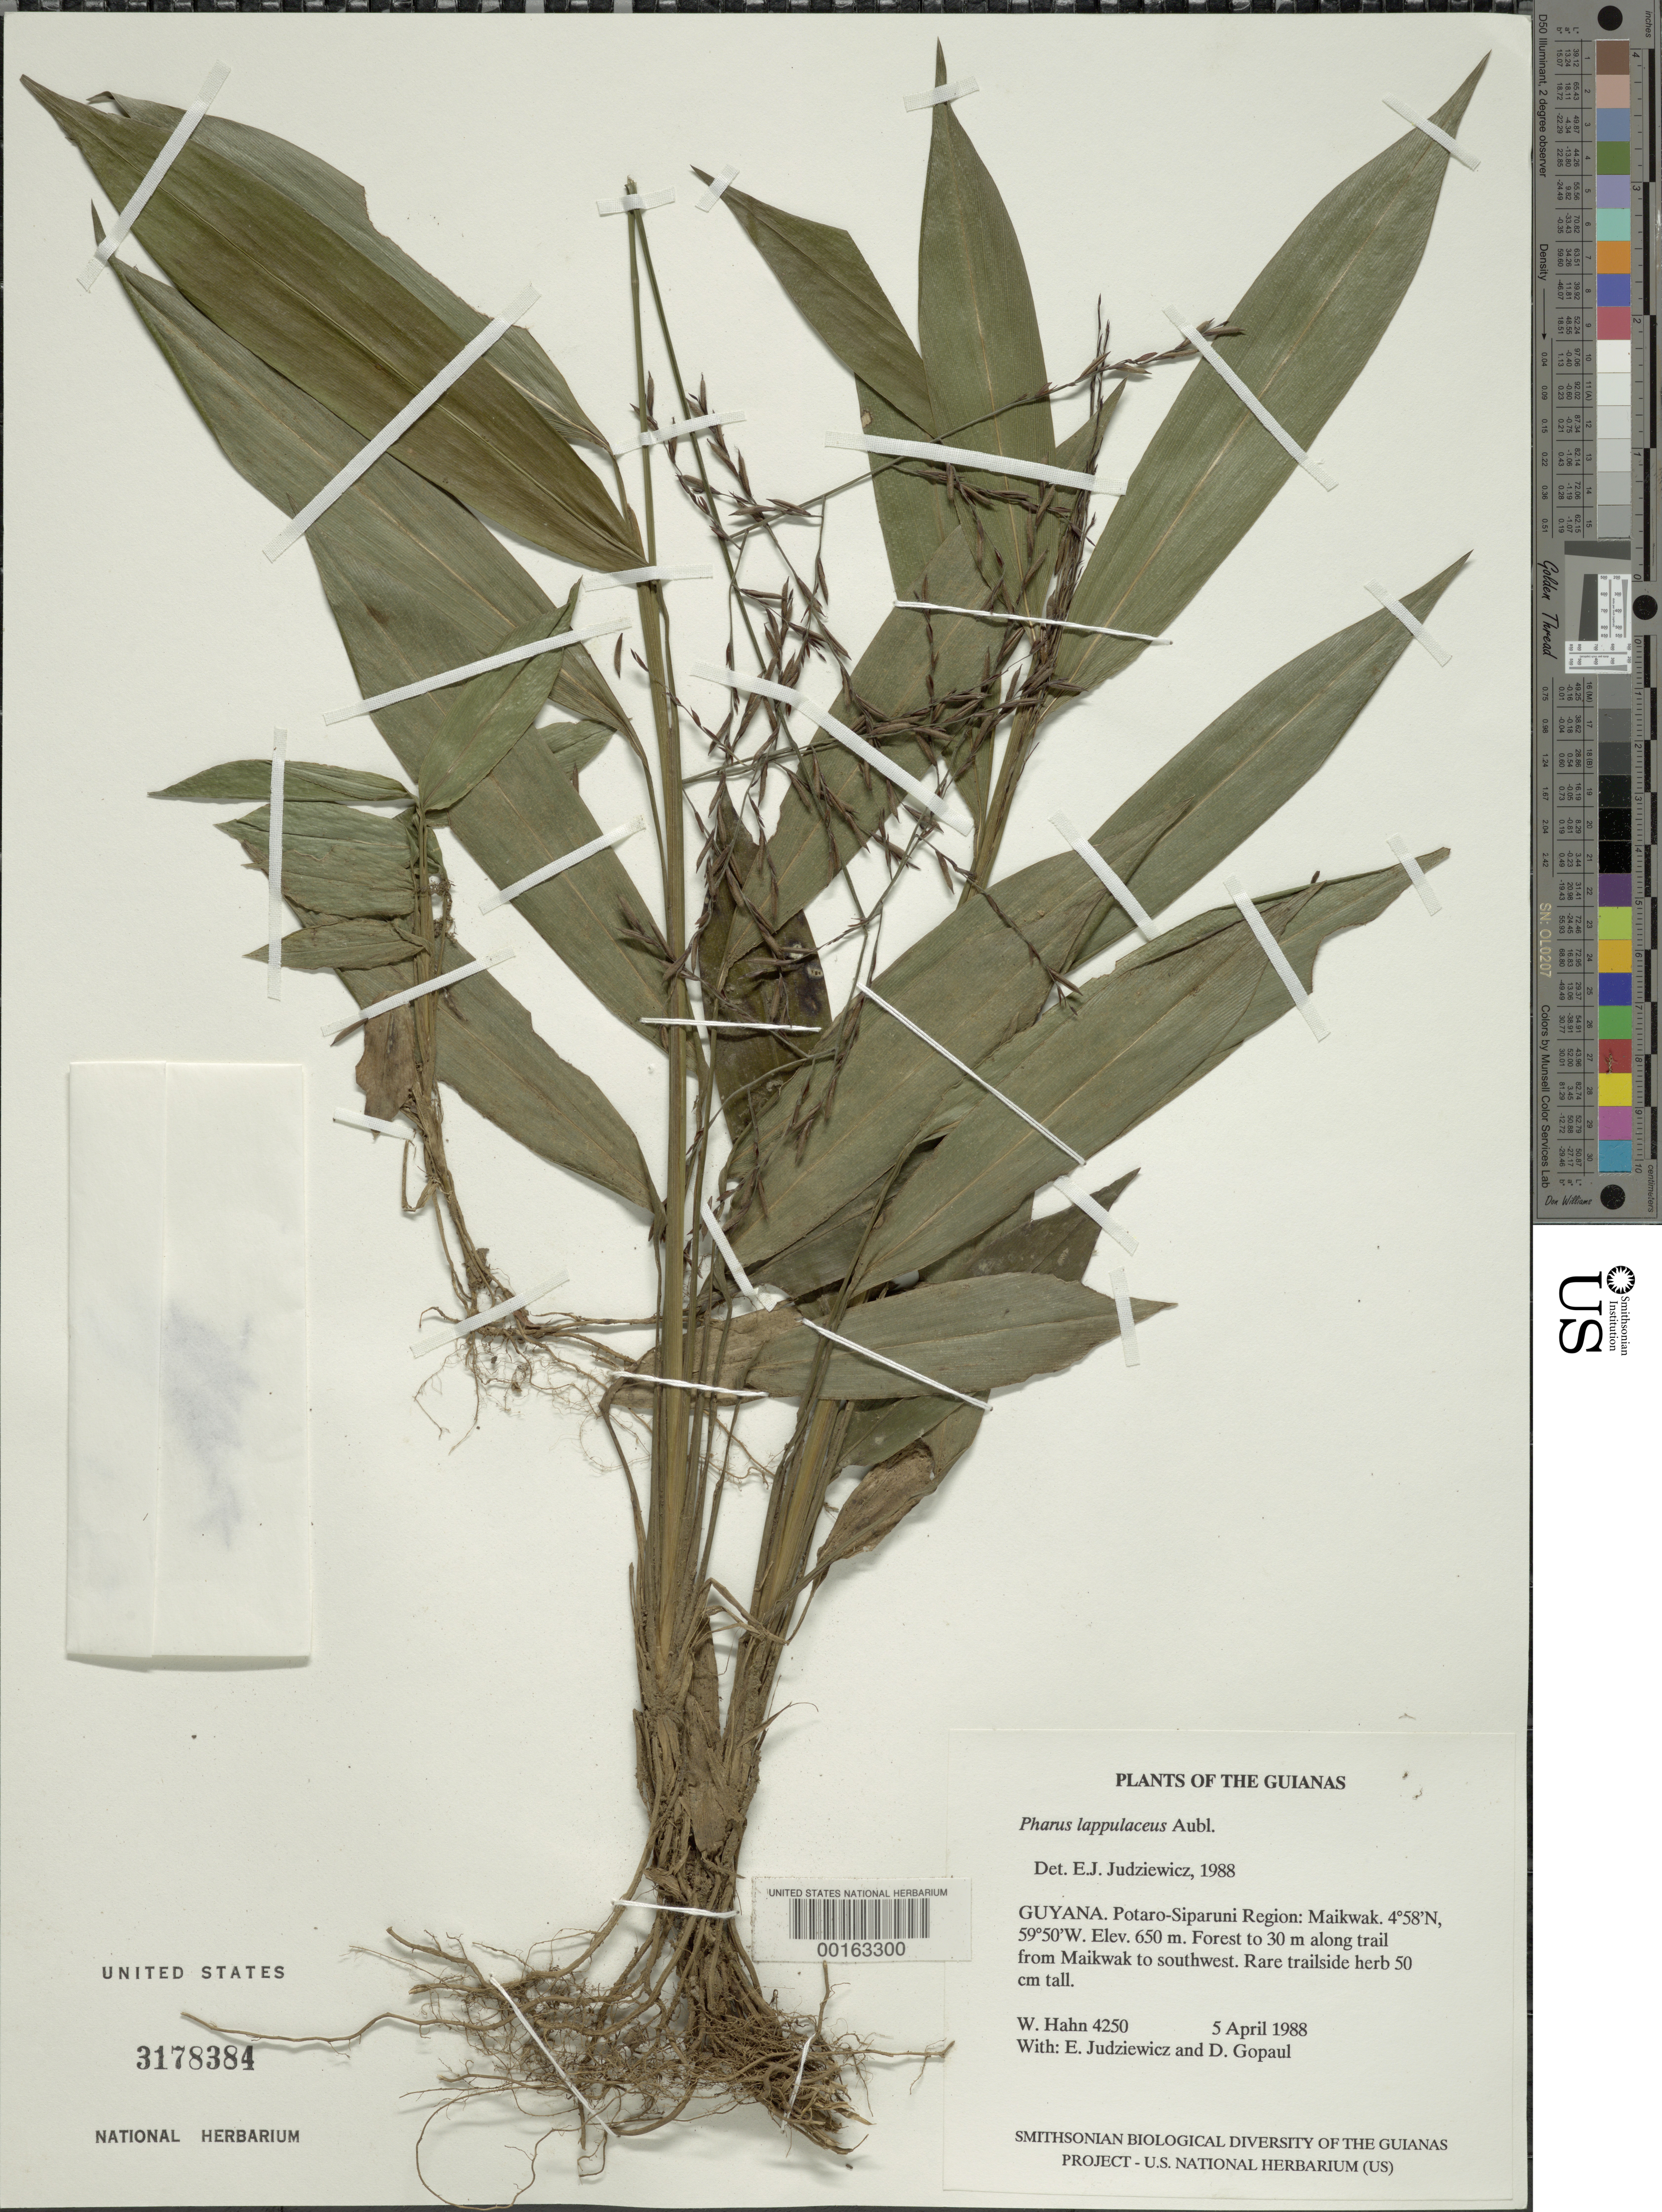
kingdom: Plantae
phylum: Tracheophyta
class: Liliopsida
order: Poales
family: Poaceae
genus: Pharus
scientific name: Pharus lappulaceus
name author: Aubl.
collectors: W. J. Hahn, E. J. Judziewicz & D. Gopaul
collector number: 4250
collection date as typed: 05 Apr 1988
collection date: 1988-04-05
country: Guyana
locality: Potaro-siparuni region, maikwak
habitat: Forest along trail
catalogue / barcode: US 3178384